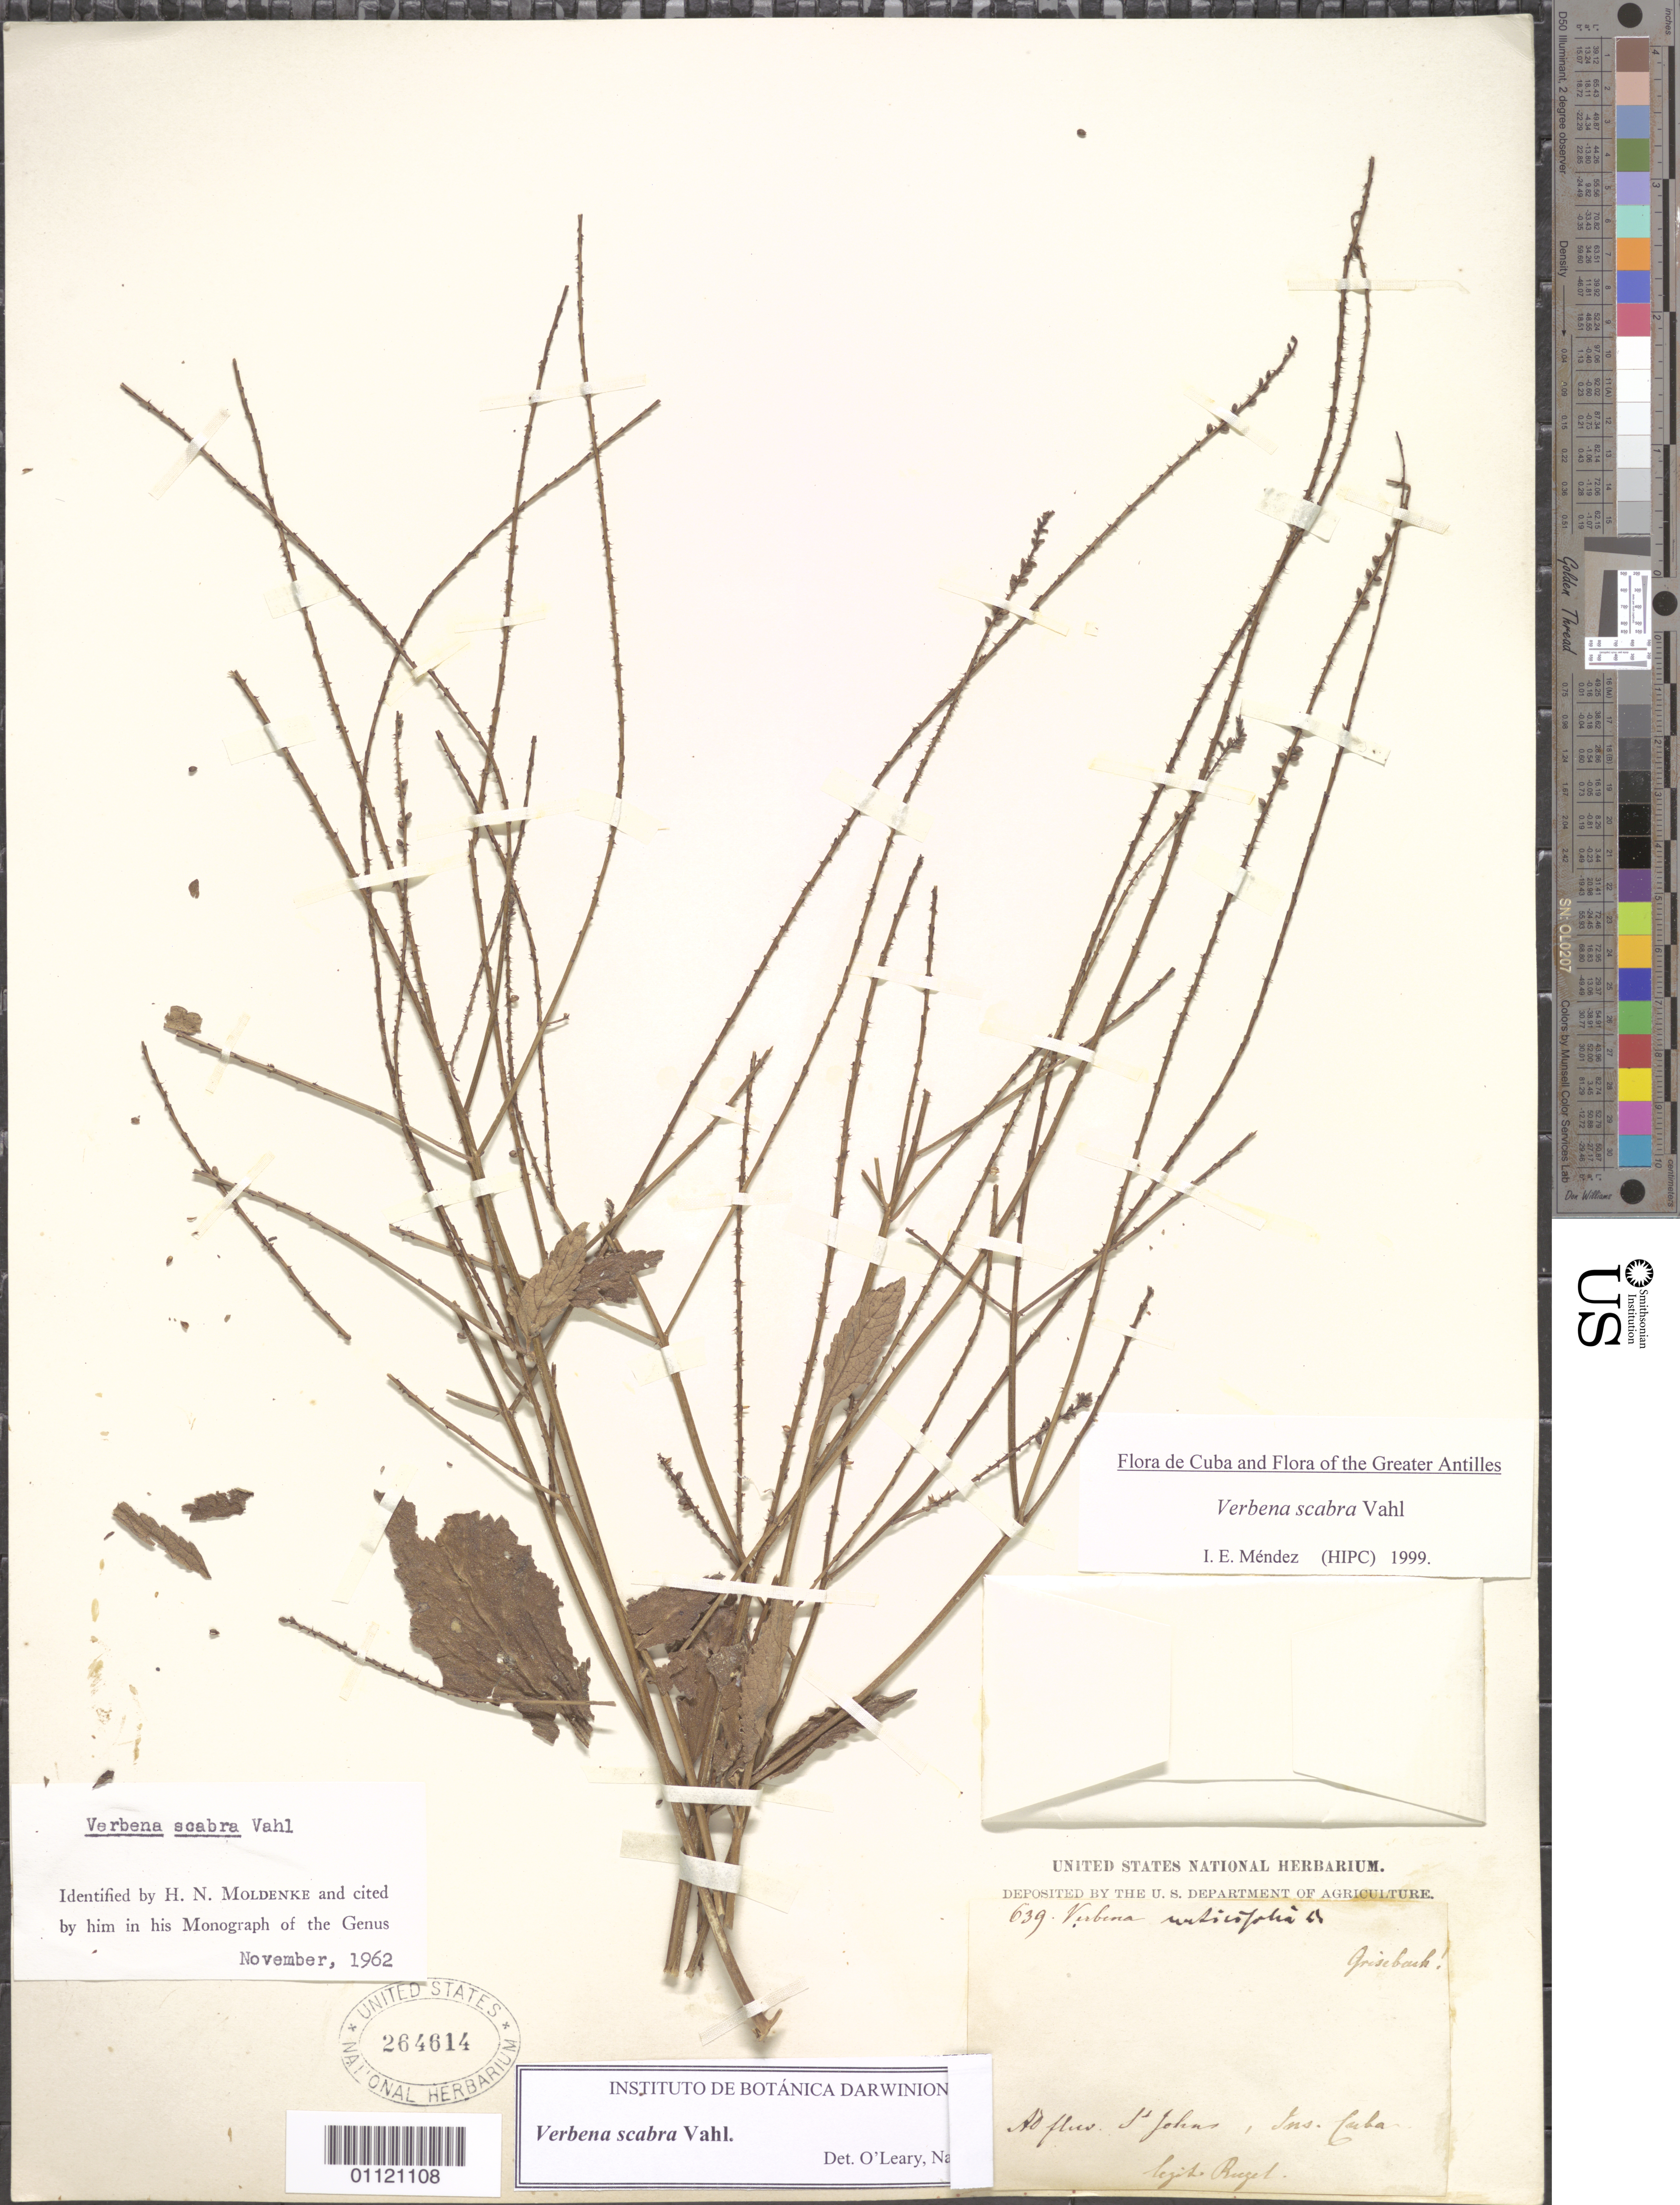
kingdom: Plantae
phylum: Tracheophyta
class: Magnoliopsida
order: Lamiales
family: Verbenaceae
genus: Verbena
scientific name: Verbena scabra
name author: Vahl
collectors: F. Rugel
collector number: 639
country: Cuba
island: Cuba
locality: St Johns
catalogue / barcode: US 264614